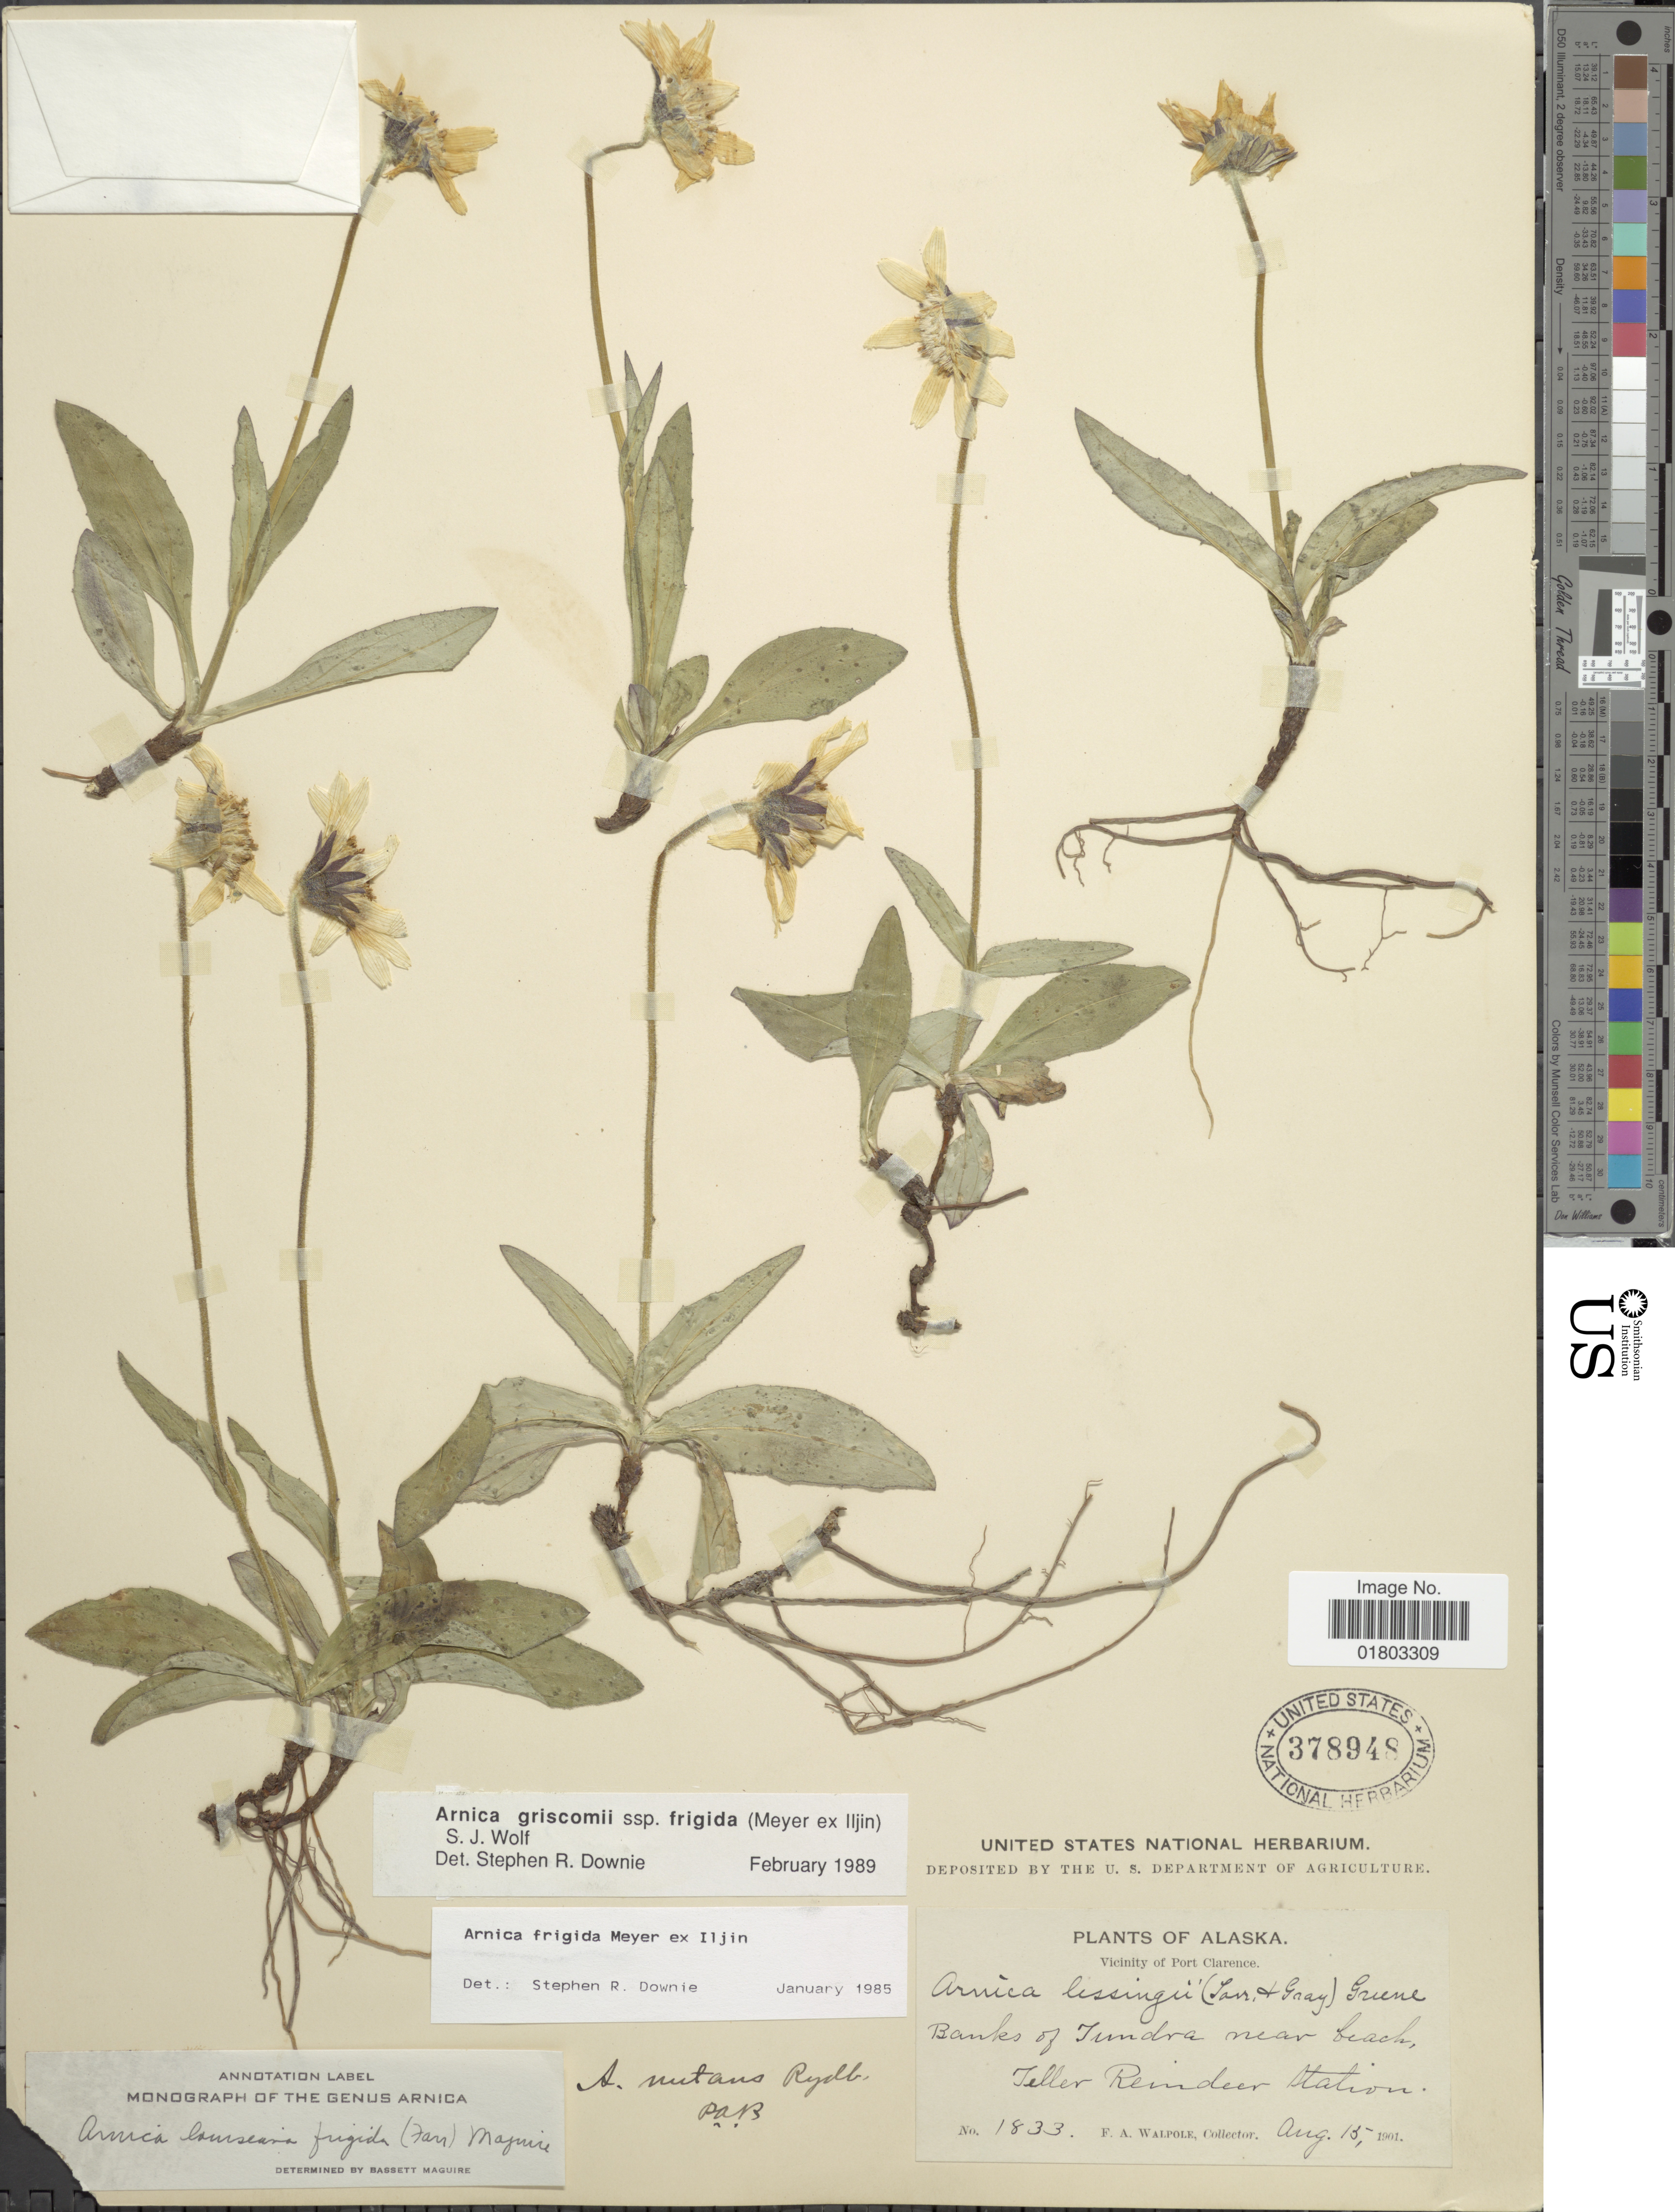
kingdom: Plantae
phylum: Tracheophyta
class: Magnoliopsida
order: Asterales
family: Asteraceae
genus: Arnica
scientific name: Arnica griscomii subsp. frigida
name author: (C.A. Mey. ex Iljin) S.J. Wolf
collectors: F. Walpole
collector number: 1833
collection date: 1901-08-15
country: United States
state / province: Alaska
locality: Vicinity of Port Clarence, banks of Tundra near beach, teller Reinder Station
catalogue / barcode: US 378948